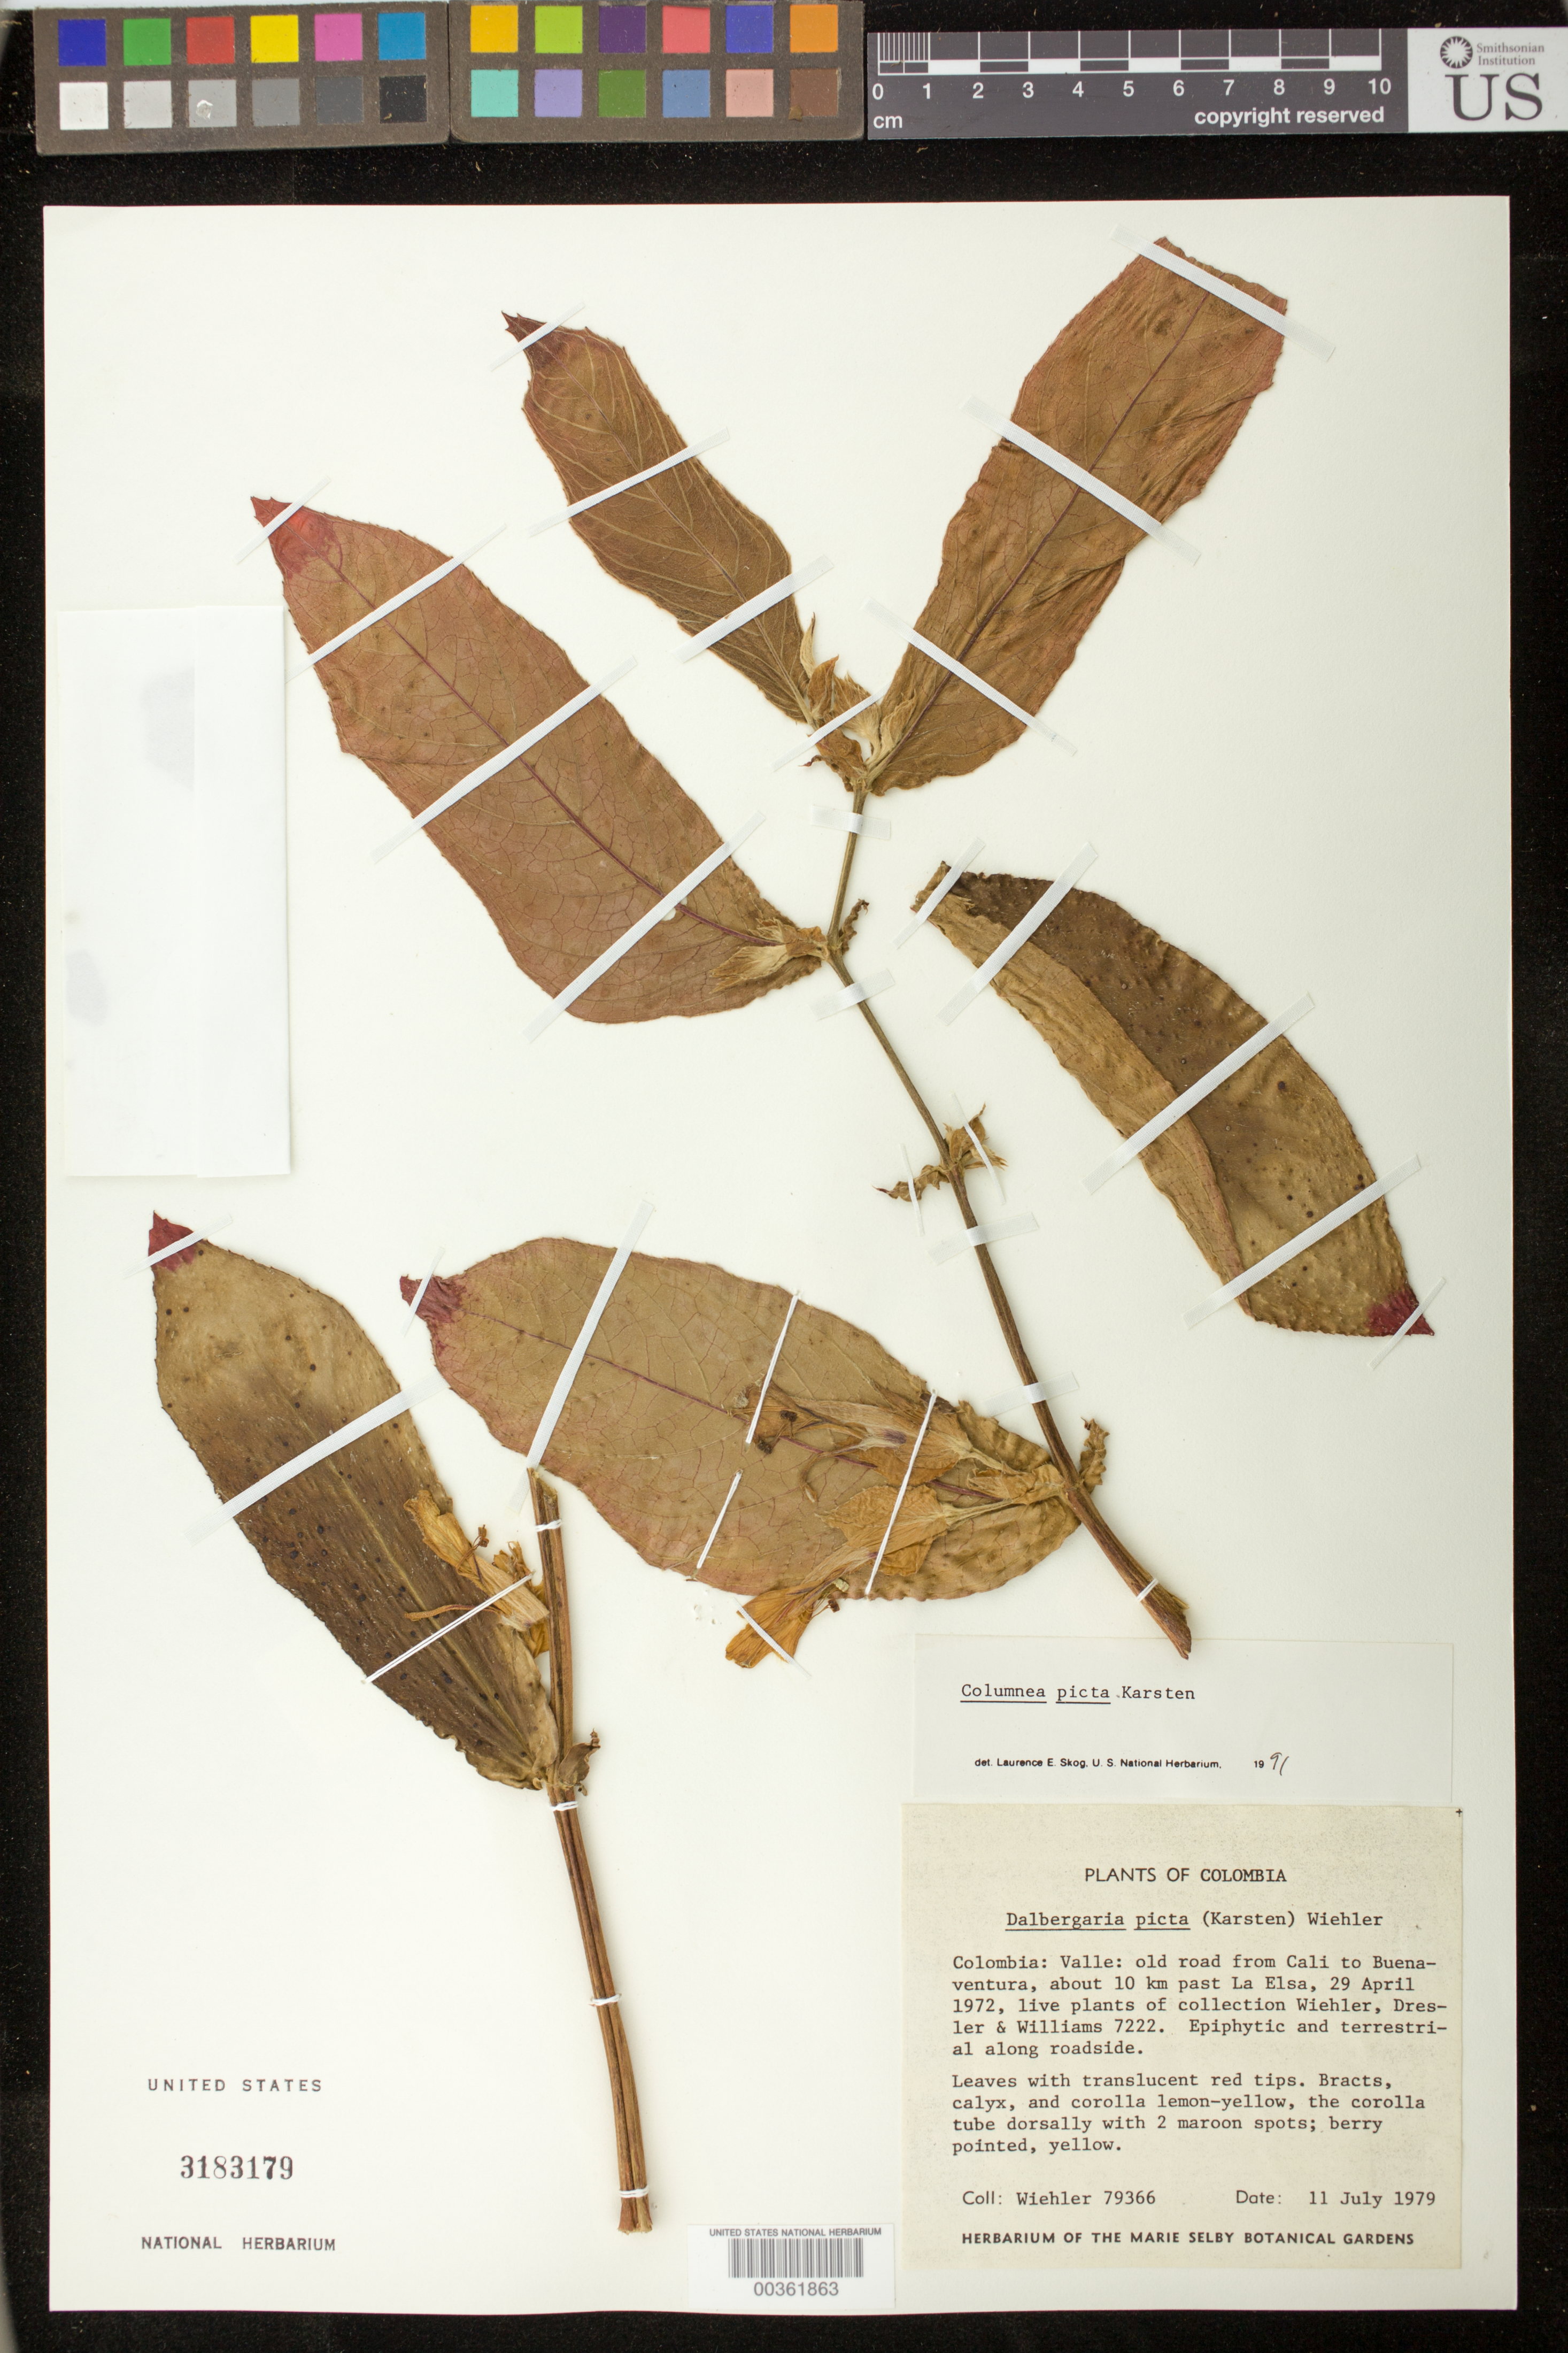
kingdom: Plantae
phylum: Tracheophyta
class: Magnoliopsida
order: Lamiales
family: Gesneriaceae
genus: Columnea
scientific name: Columnea karsteniana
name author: Singh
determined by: Skog, Laurence E.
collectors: H. J. Wiehler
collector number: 79366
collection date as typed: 11 Jul 1979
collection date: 1979-07-11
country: Colombia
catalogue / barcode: US 3183179